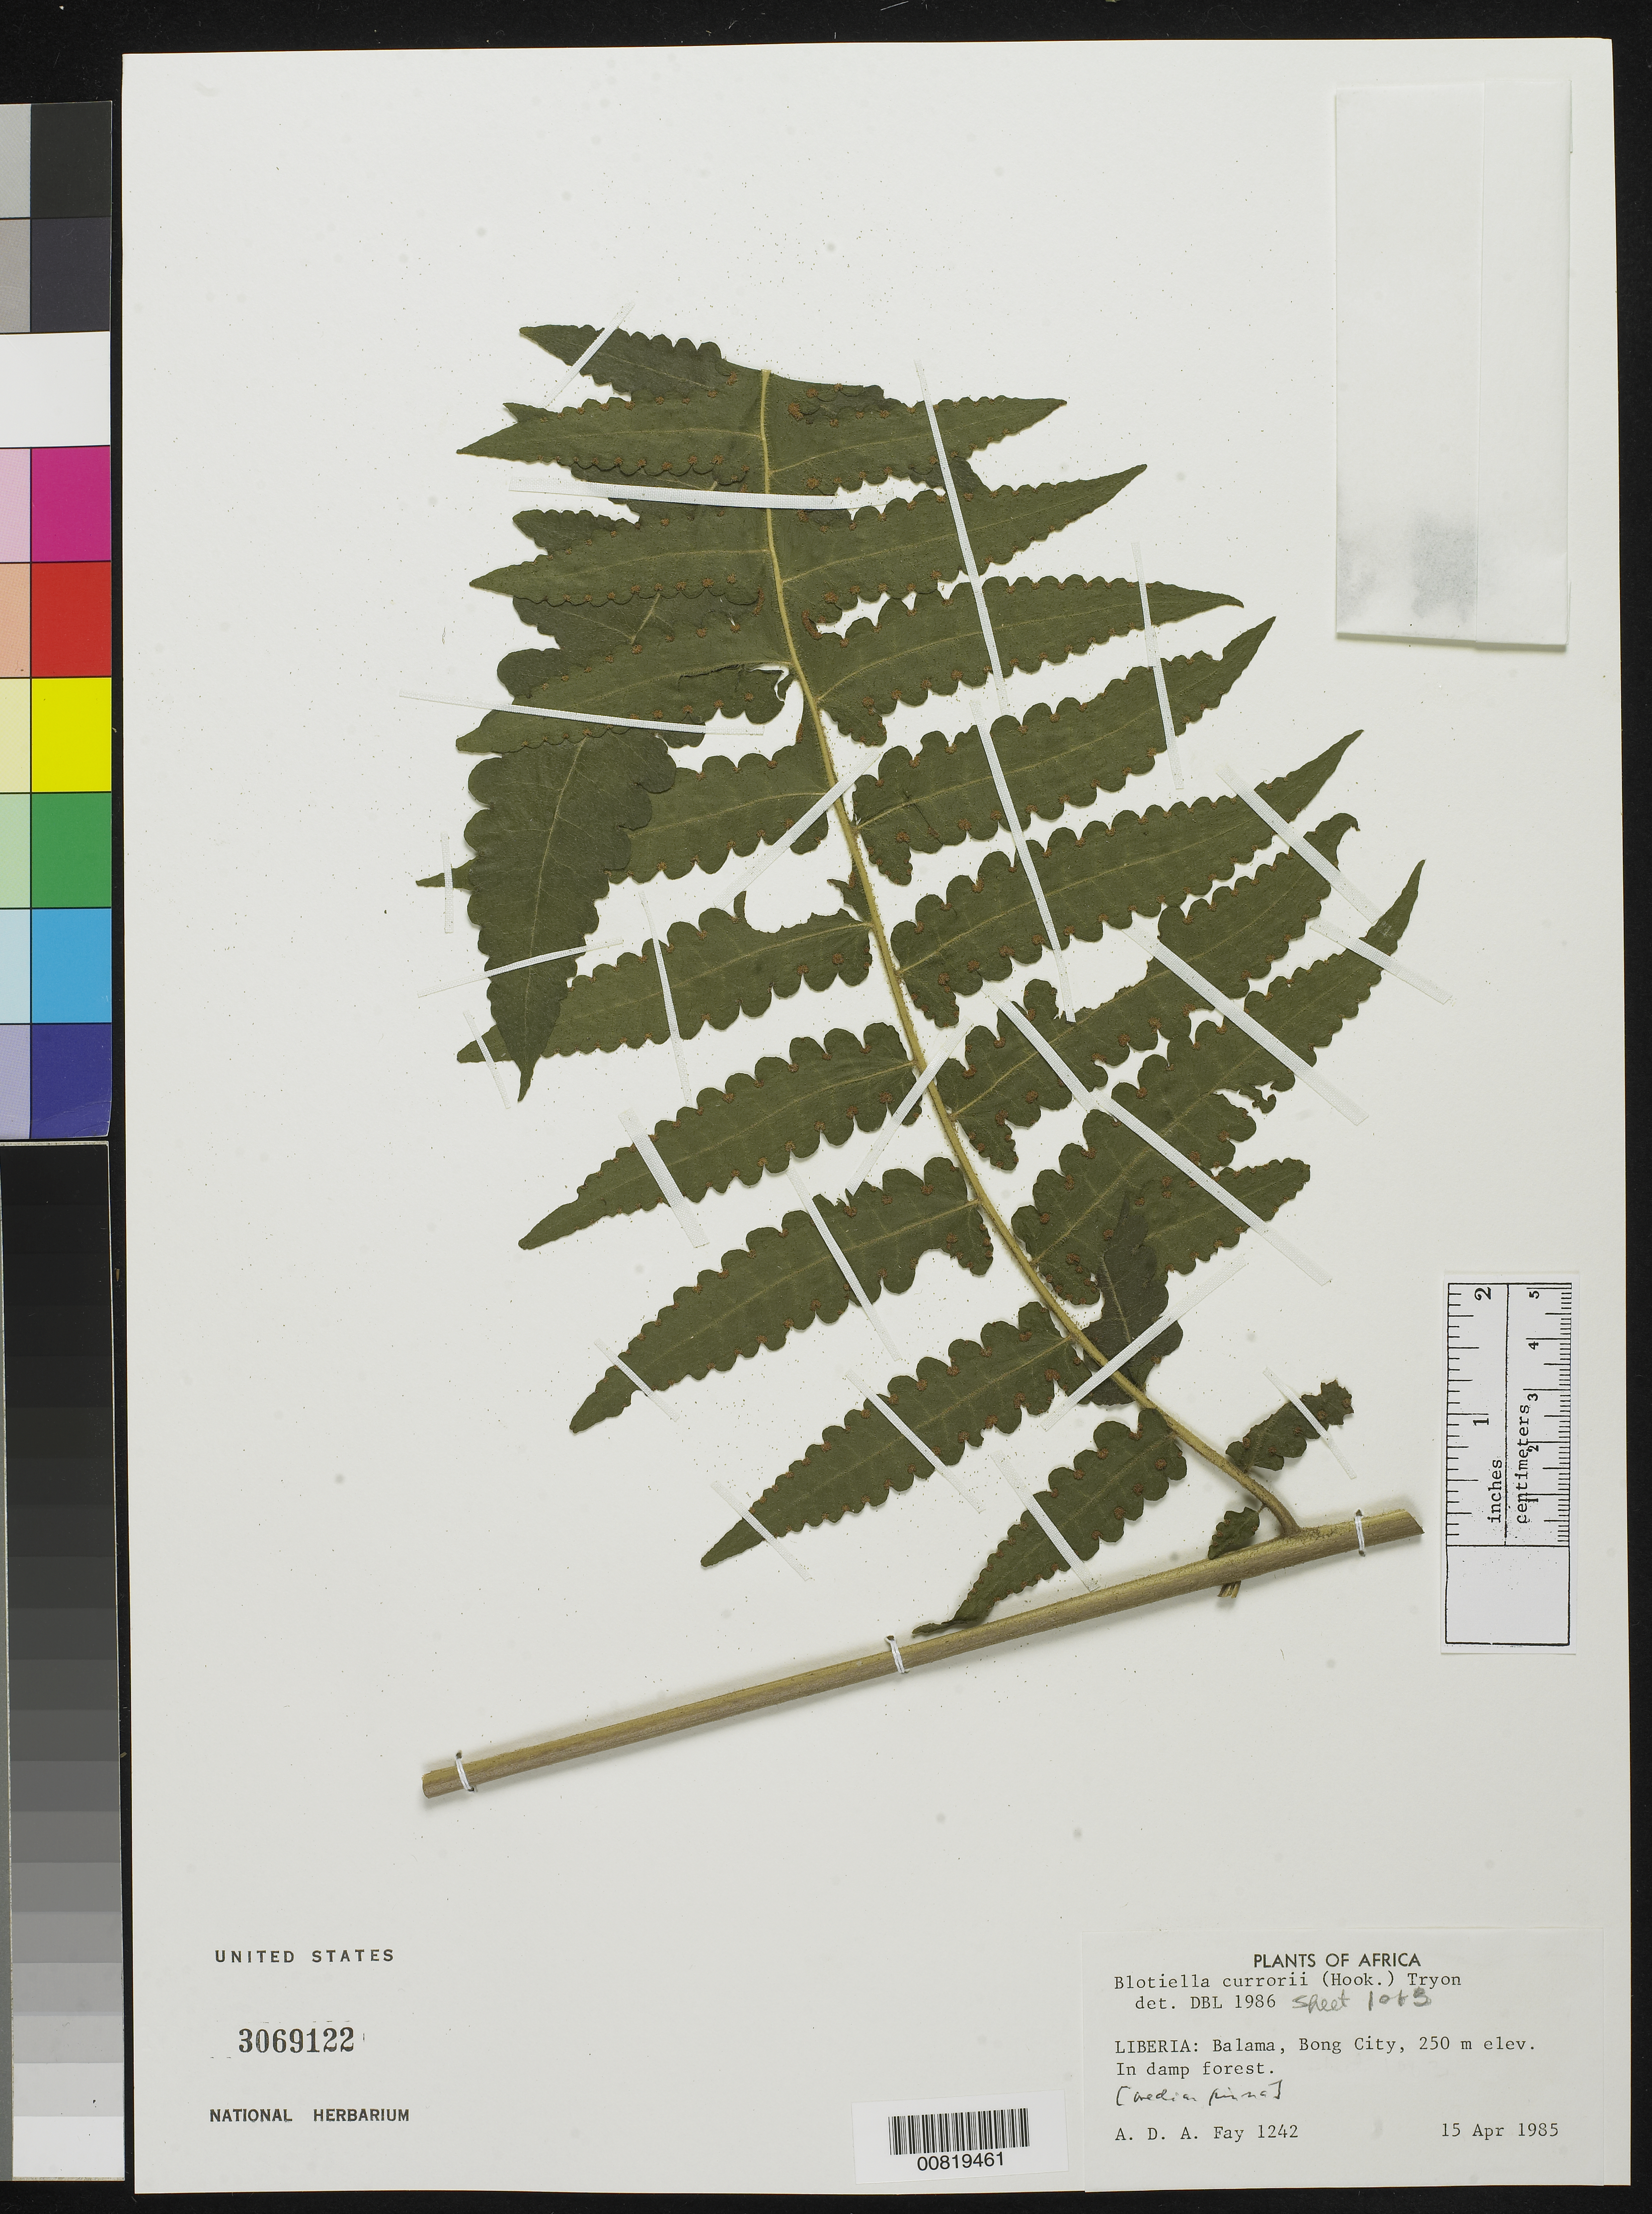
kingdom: Plantae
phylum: Tracheophyta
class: Polypodiopsida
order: Polypodiales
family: Dennstaedtiaceae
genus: Blotiella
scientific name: Blotiella currorii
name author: Hook.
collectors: A. Fay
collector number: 1242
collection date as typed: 15 Apr 1985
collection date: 1985-04-15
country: Liberia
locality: Balamas, Bong City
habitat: Damp Forest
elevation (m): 250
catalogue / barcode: US 3069122